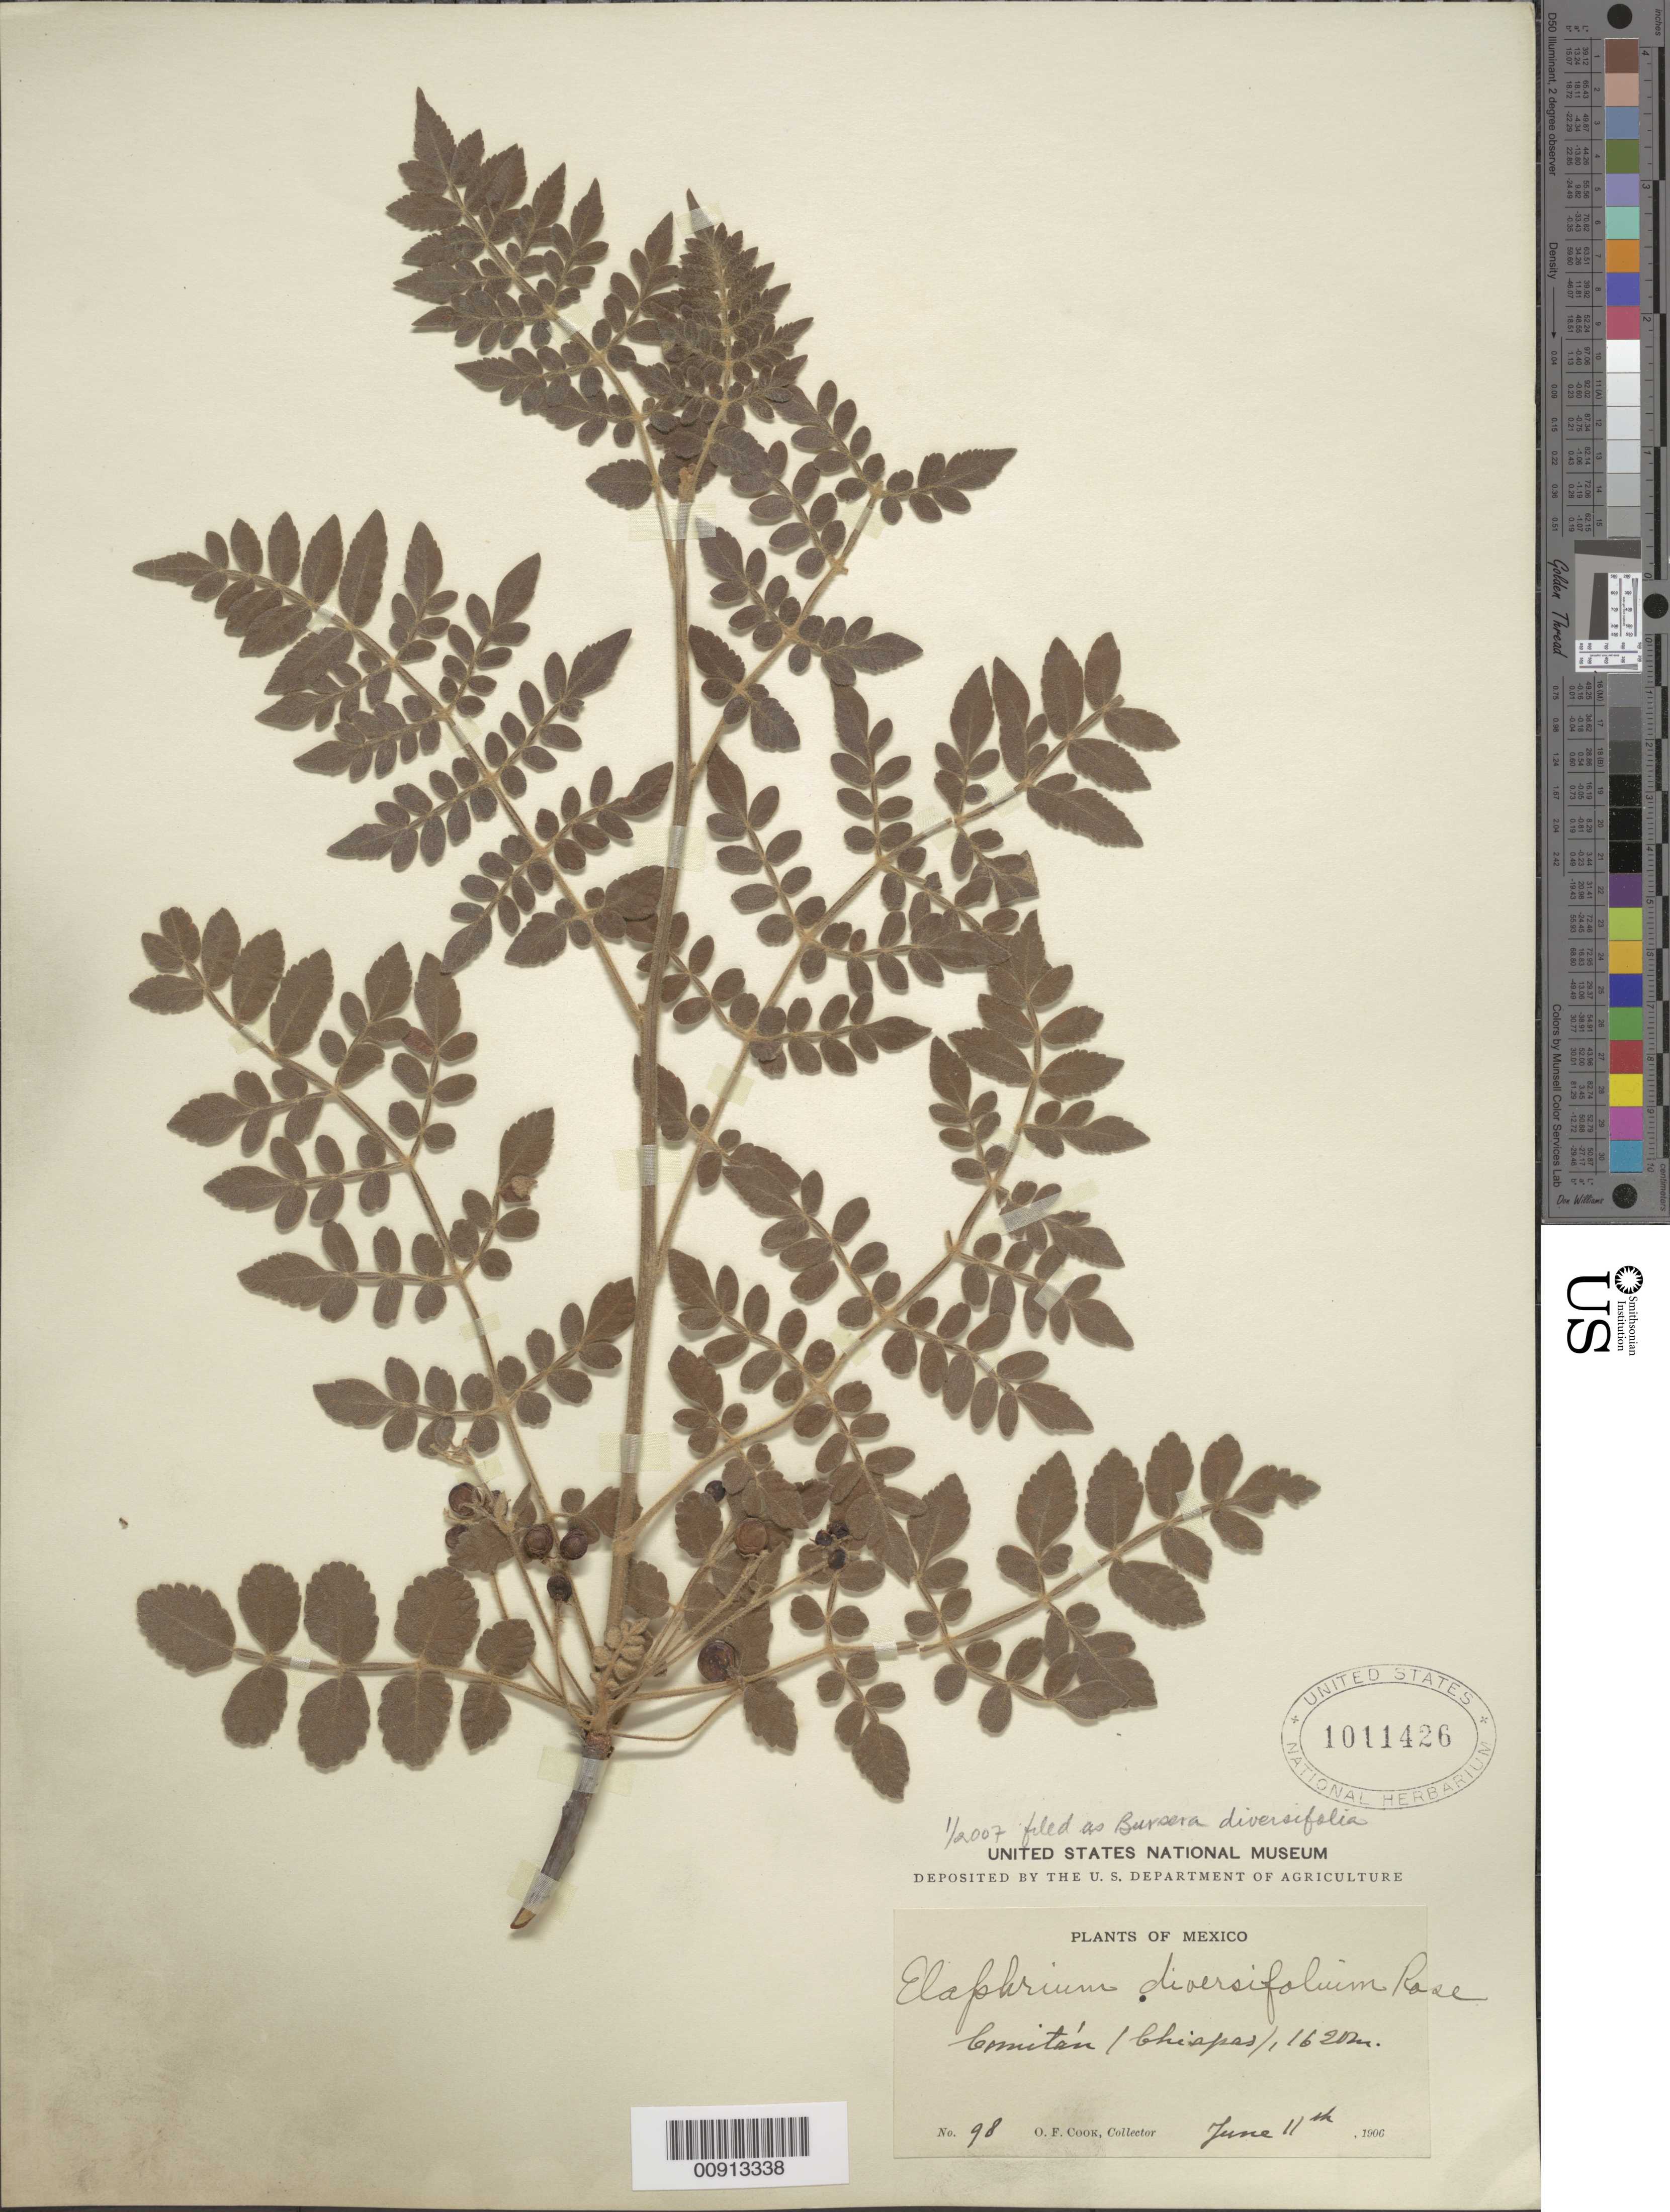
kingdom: Plantae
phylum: Tracheophyta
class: Magnoliopsida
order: Sapindales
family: Burseraceae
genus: Bursera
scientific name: Bursera diversifolia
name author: Rose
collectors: O. F. Cook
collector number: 98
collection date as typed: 11 Jun 1906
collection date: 1906-06-11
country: Mexico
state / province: Chiapas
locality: Comitán (Chiapas).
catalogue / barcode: US 1011426